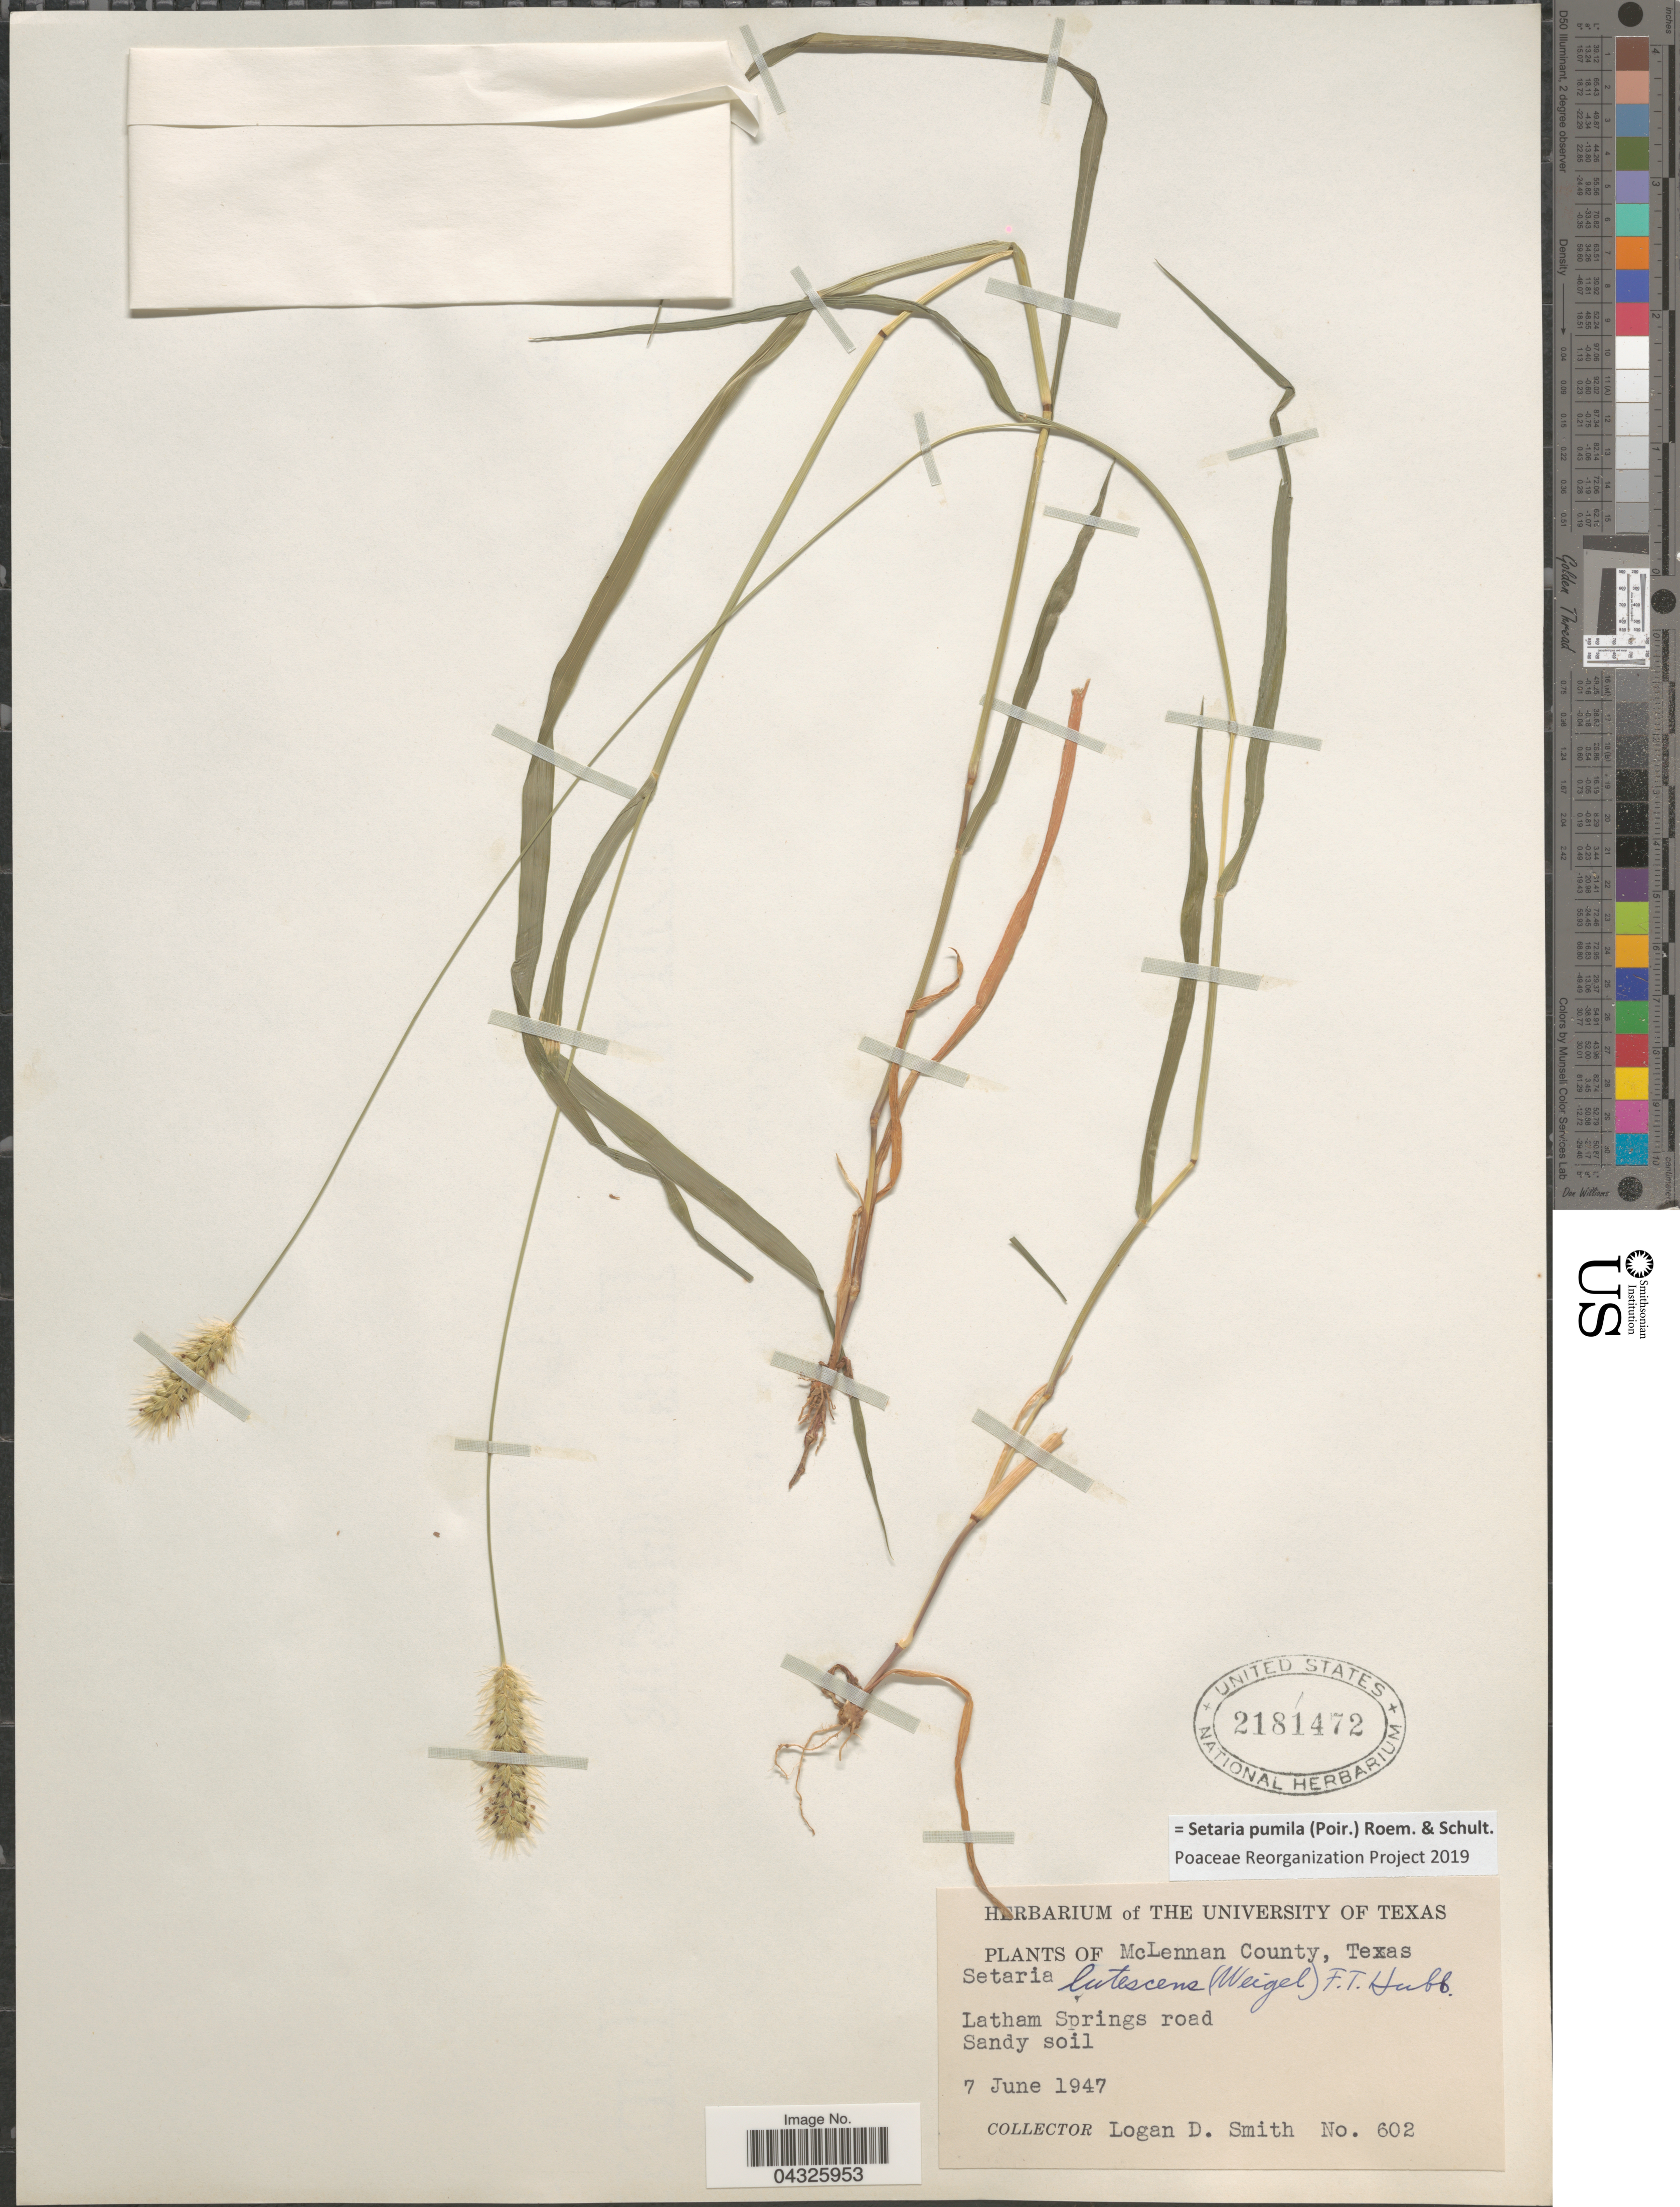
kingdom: Plantae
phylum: Tracheophyta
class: Liliopsida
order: Poales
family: Poaceae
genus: Setaria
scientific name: Setaria pumila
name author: (Poir.) Roem. & Schult.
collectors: L. Smith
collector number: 602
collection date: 1947-06-07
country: United States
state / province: Texas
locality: McLennan County. Latham Springs road.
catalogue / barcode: US 2181472